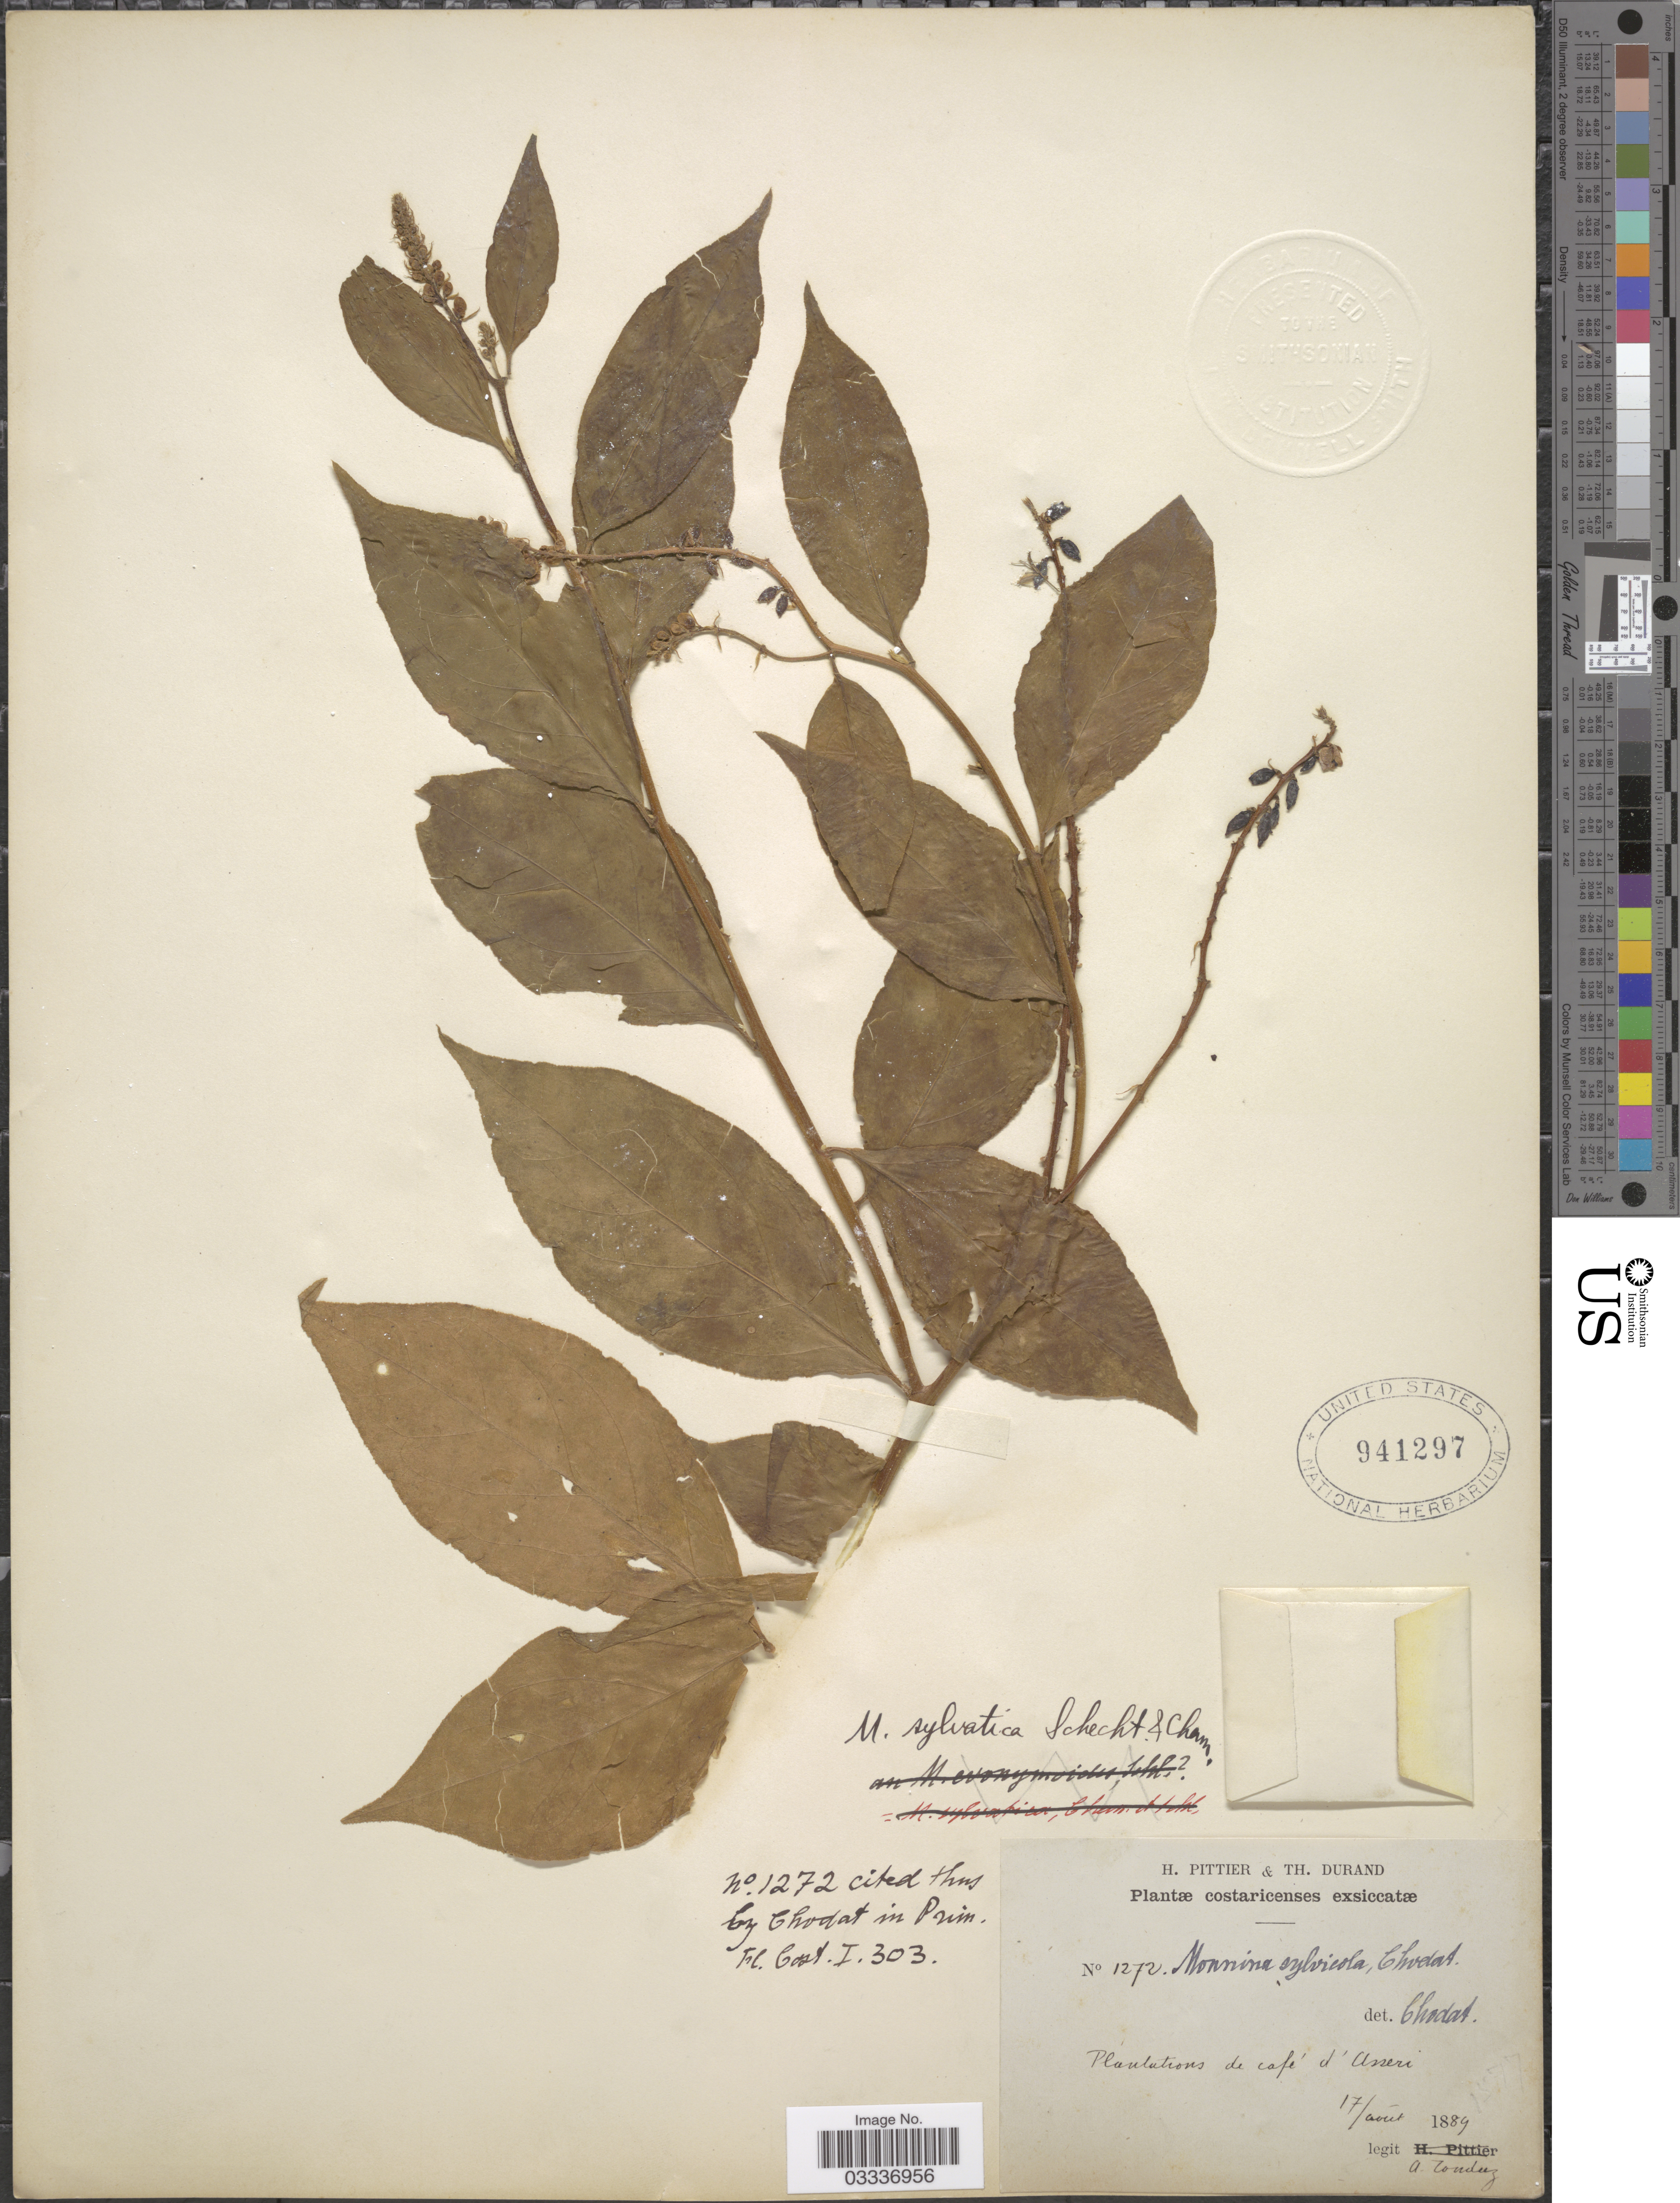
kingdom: Plantae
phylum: Tracheophyta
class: Magnoliopsida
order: Fabales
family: Polygalaceae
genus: Monnina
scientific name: Monnina sylvatica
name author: Schltdl. & Cham.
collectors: A. Tonduz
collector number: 1272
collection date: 1889-08-17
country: Costa Rica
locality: Plantations de café d'Asseri.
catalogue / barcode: US 941297